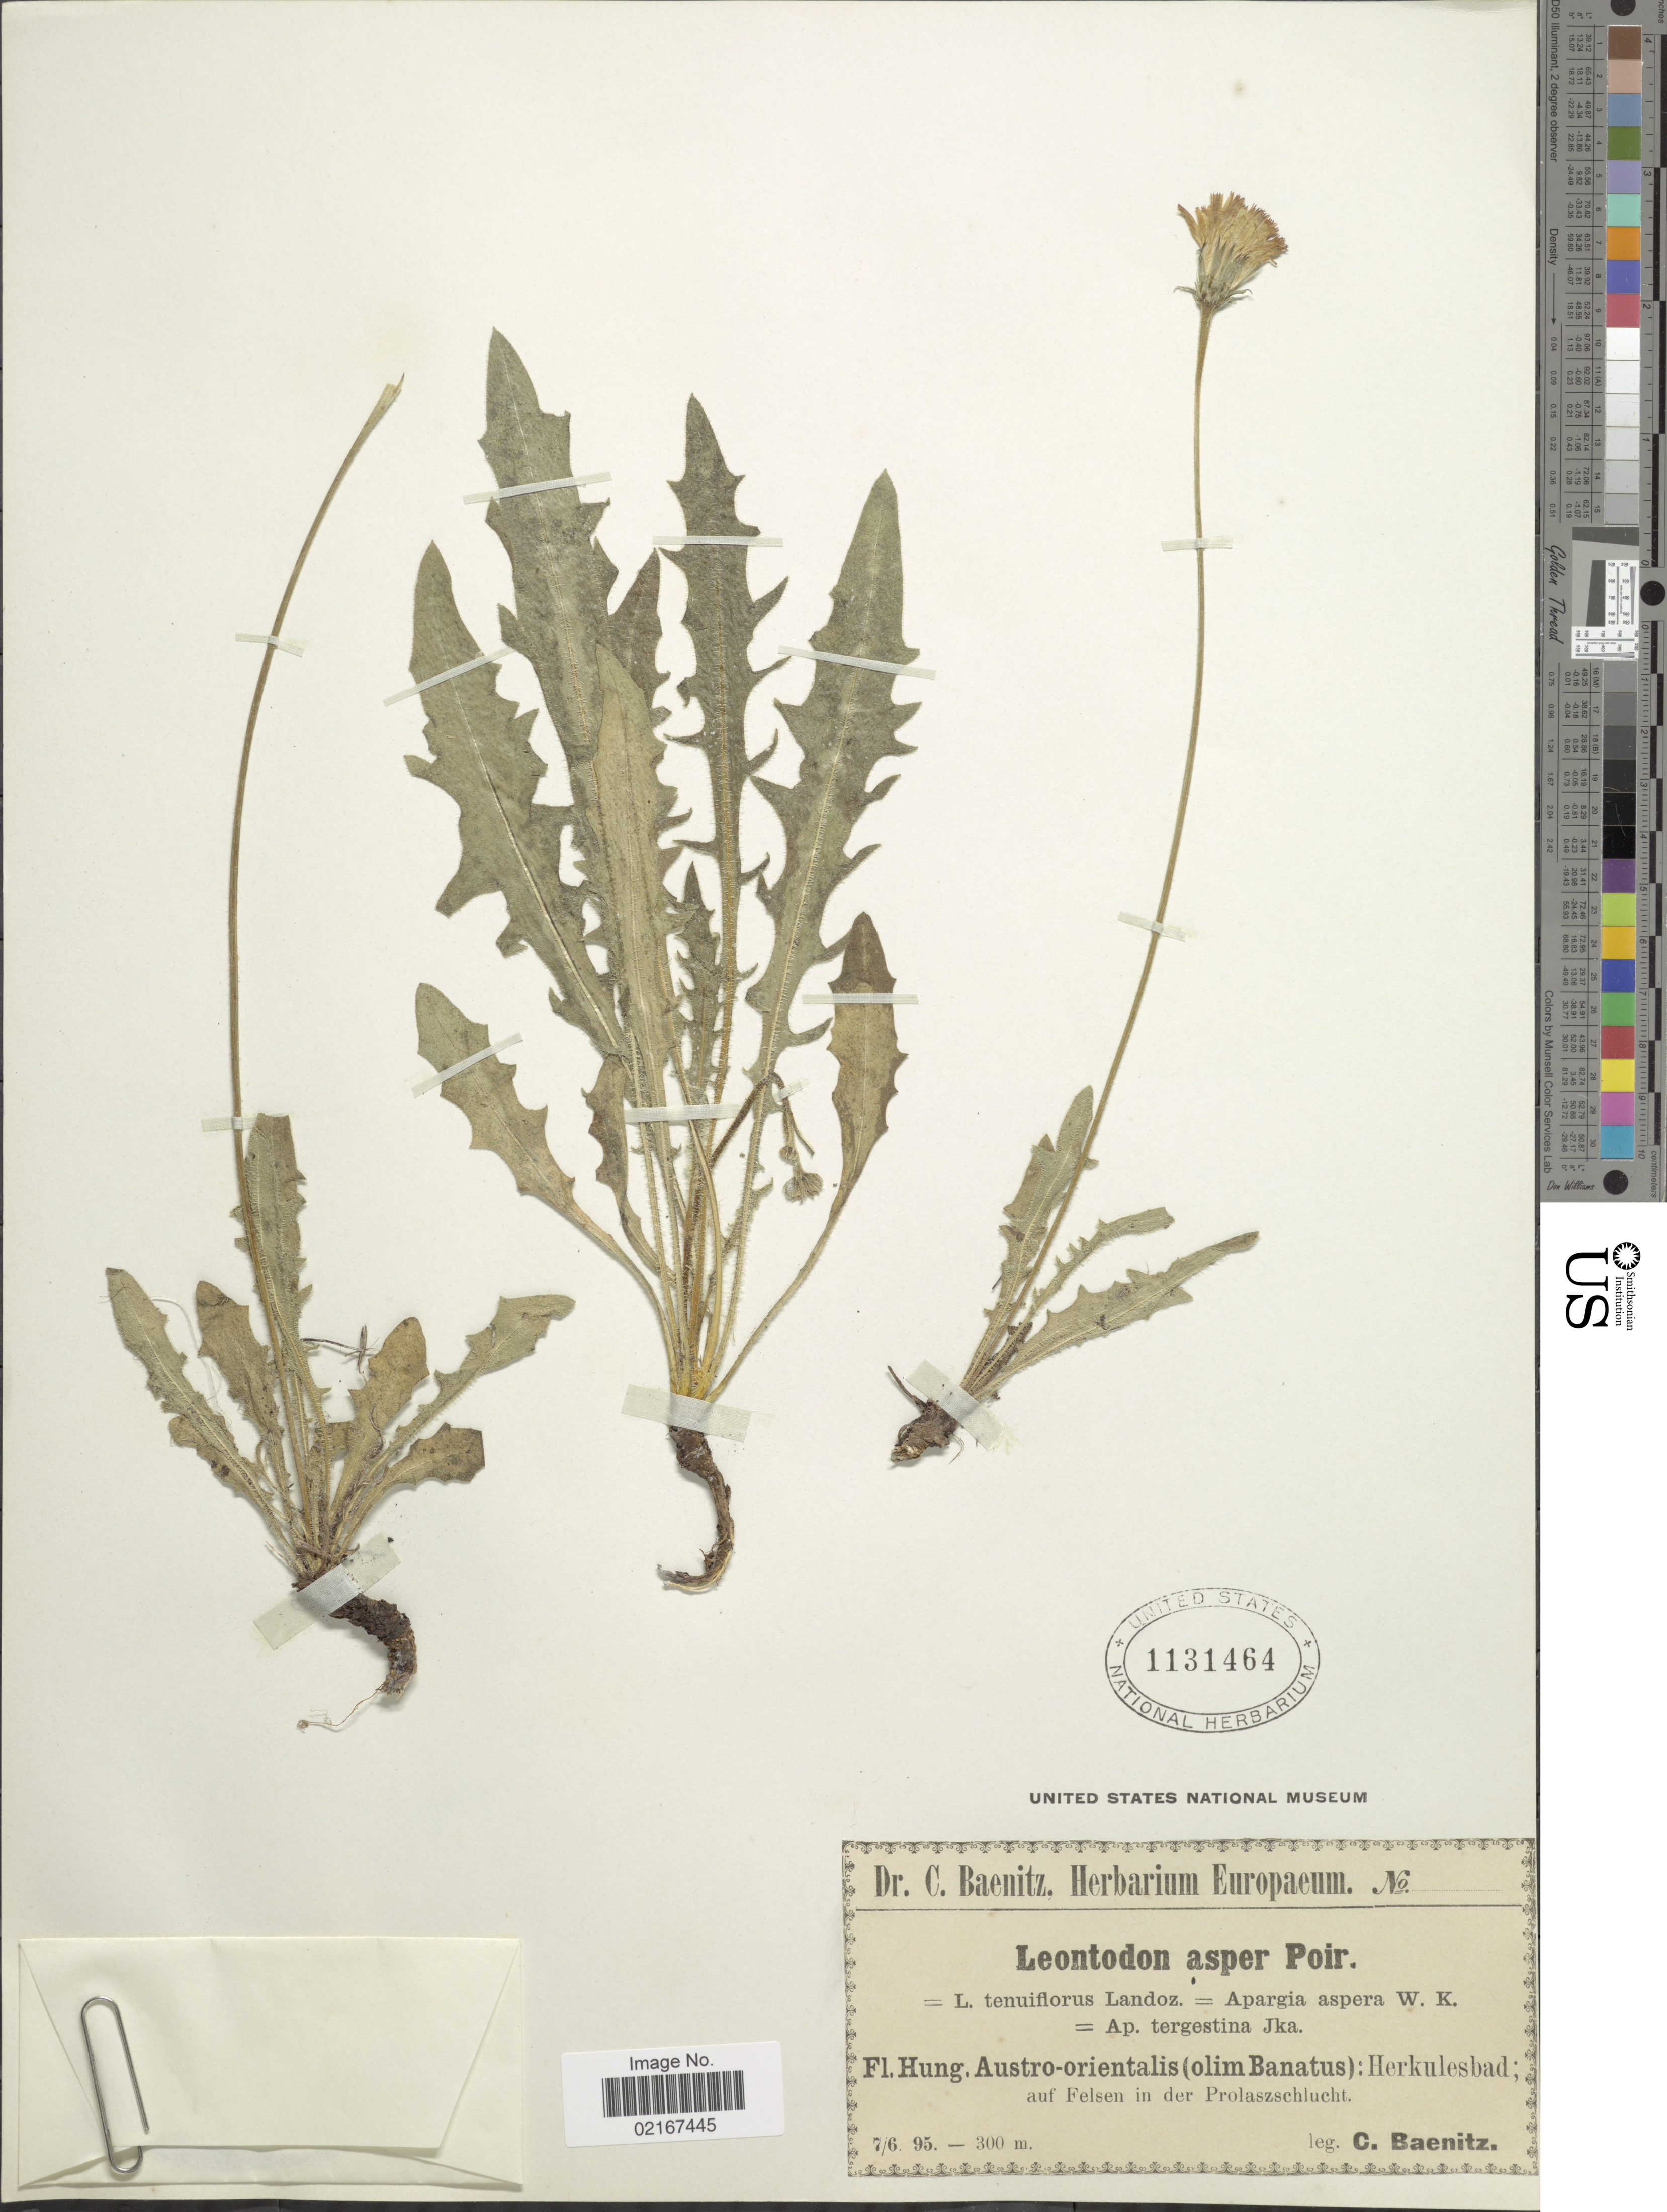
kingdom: Plantae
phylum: Tracheophyta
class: Magnoliopsida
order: Asterales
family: Asteraceae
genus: Leontodon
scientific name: Leontodon biscutellifolius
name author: DC.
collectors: C. G. Baenitz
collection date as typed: Transcribed d/m/y: 7/6/95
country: Hungary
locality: Hung. Austro-Orientalis (olim Banatus), Herkulesbad auf Felsen in der Prolaszschlucht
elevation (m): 300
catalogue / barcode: US 1131464